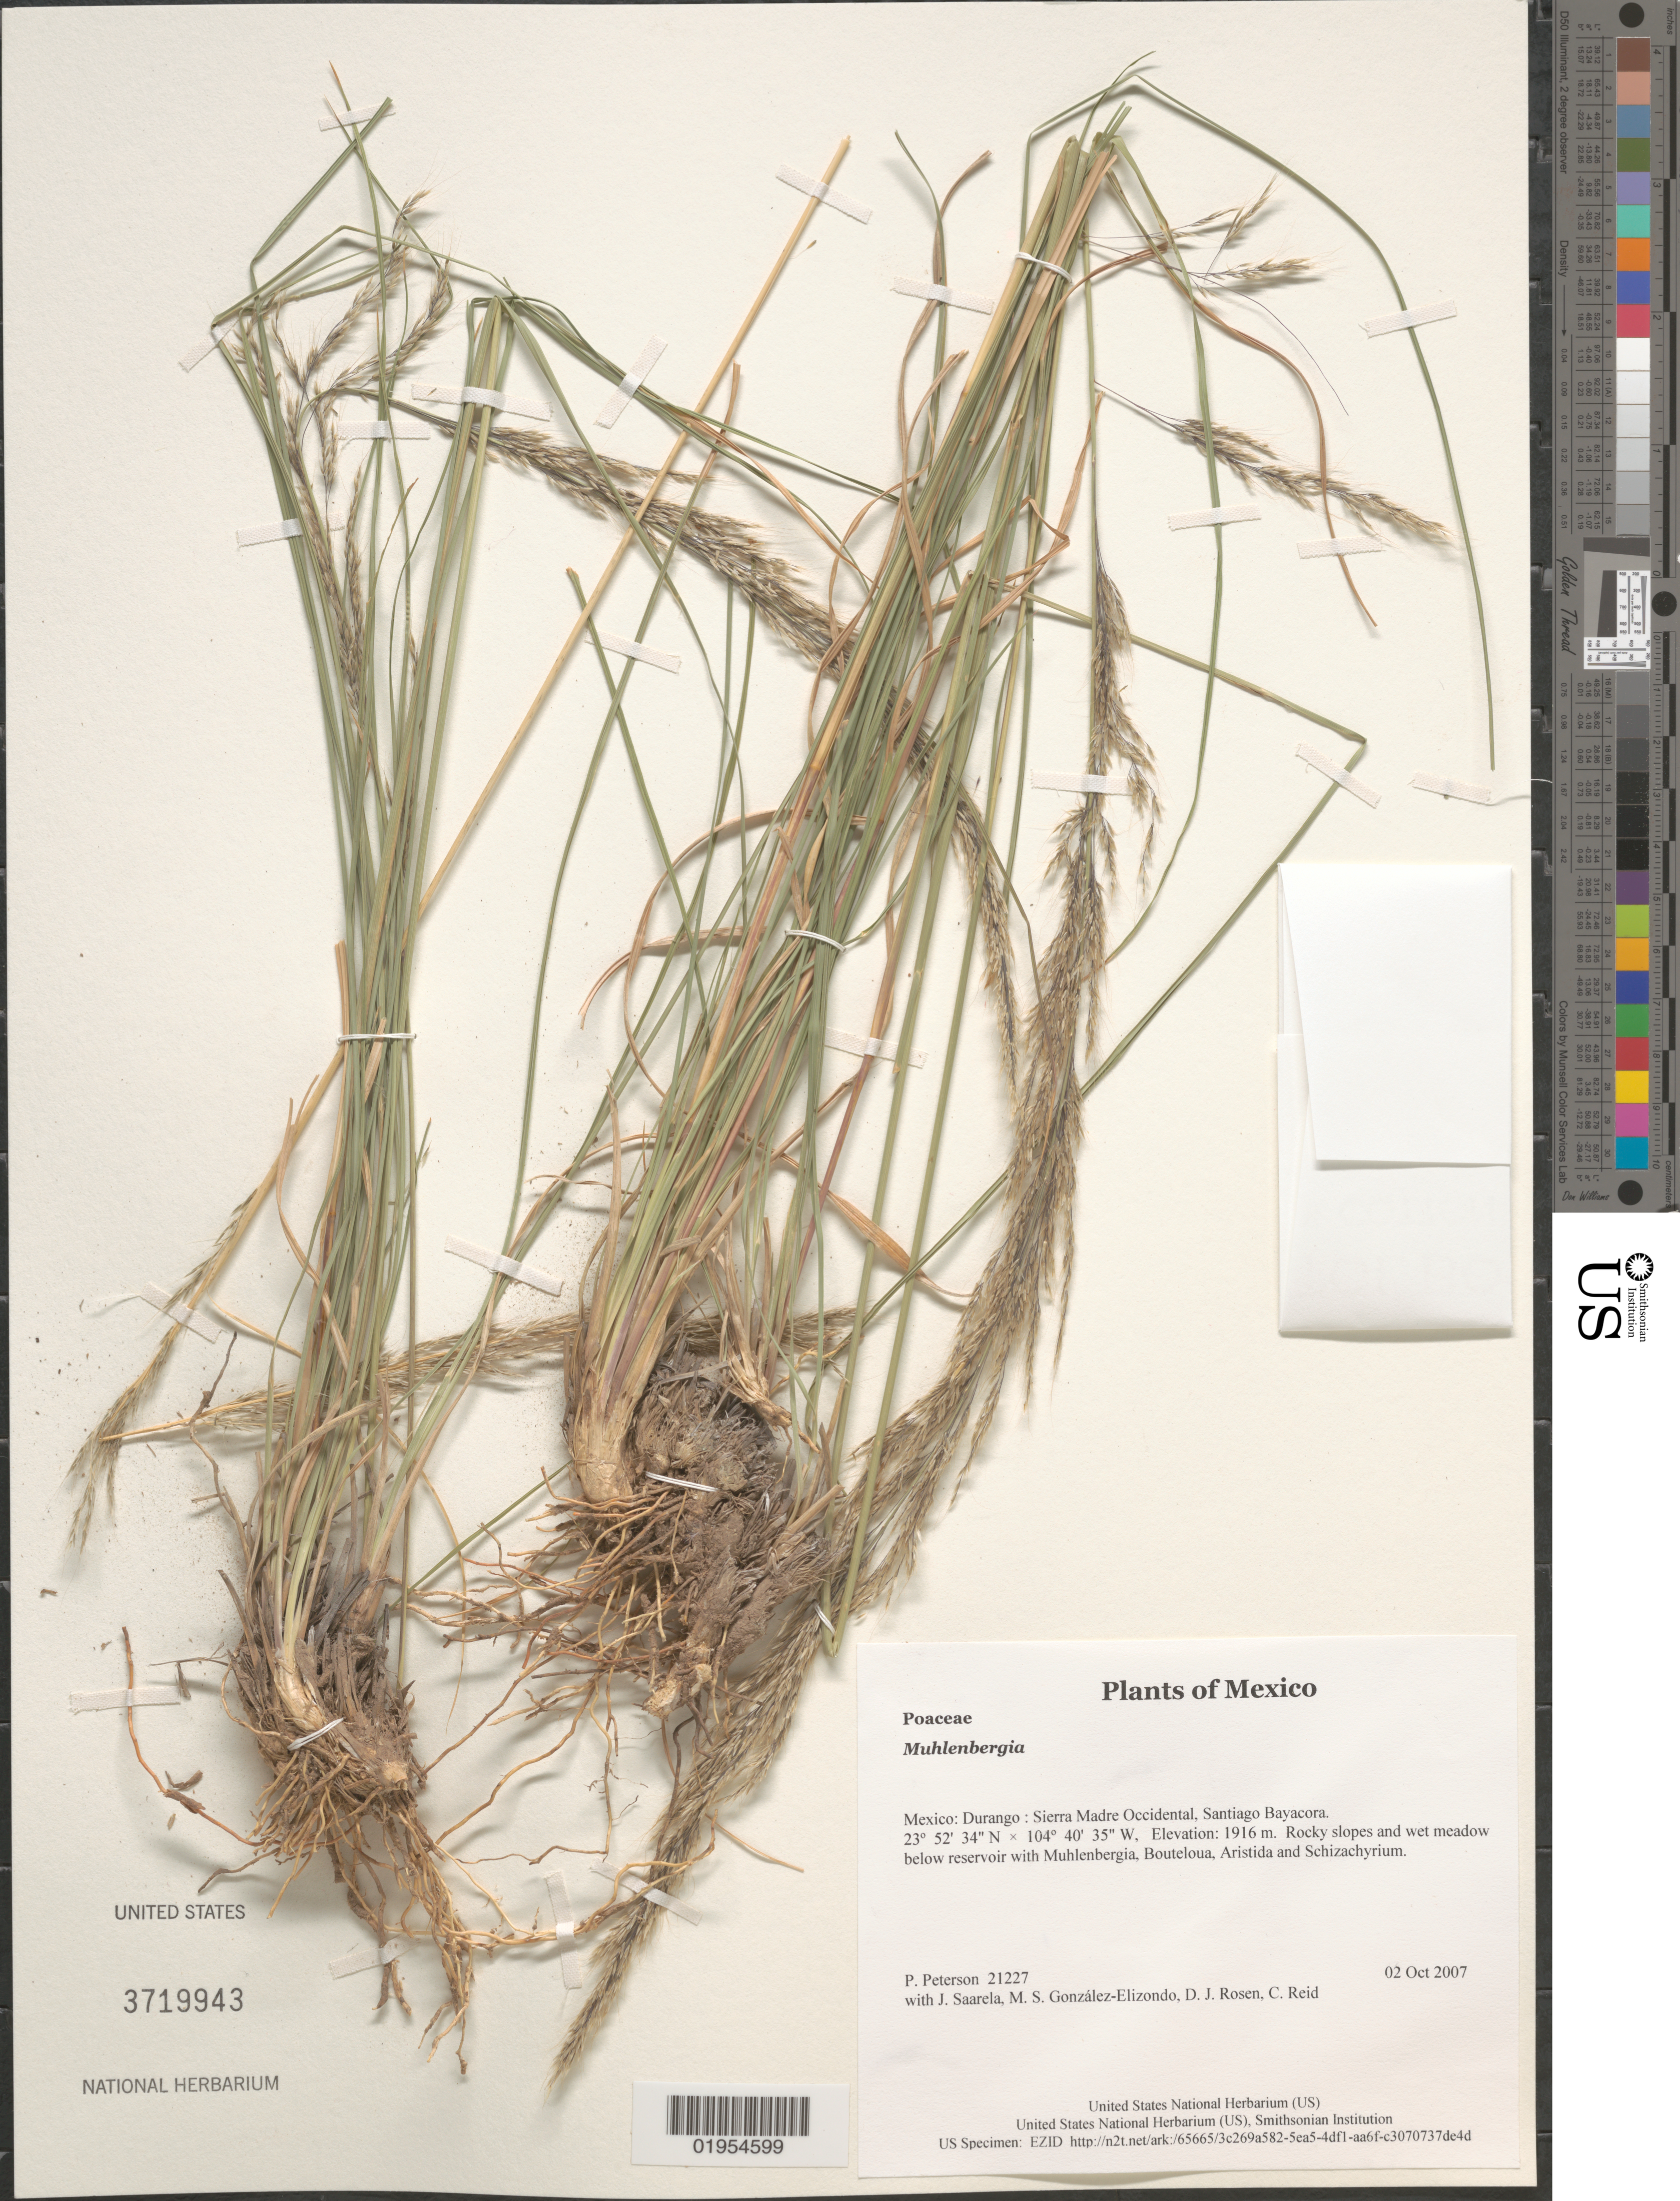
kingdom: Plantae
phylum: Tracheophyta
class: Liliopsida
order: Poales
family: Poaceae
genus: Muhlenbergia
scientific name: Muhlenbergia sp.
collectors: P. M. Peterson, J. Saarela, M. S. González-Elizondo, D. J. Rosen & C. Reid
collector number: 21227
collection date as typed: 02 Oct 2007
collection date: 2007-10-02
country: Mexico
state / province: Durango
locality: Sierra Madre Occidental, Santiago Bayacora.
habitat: Rocky slopes and wet meadow below reservoir with Muhlenbergia, Bouteloua, Aristida and Schizachyrium.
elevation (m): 1916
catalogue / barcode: US 3719943